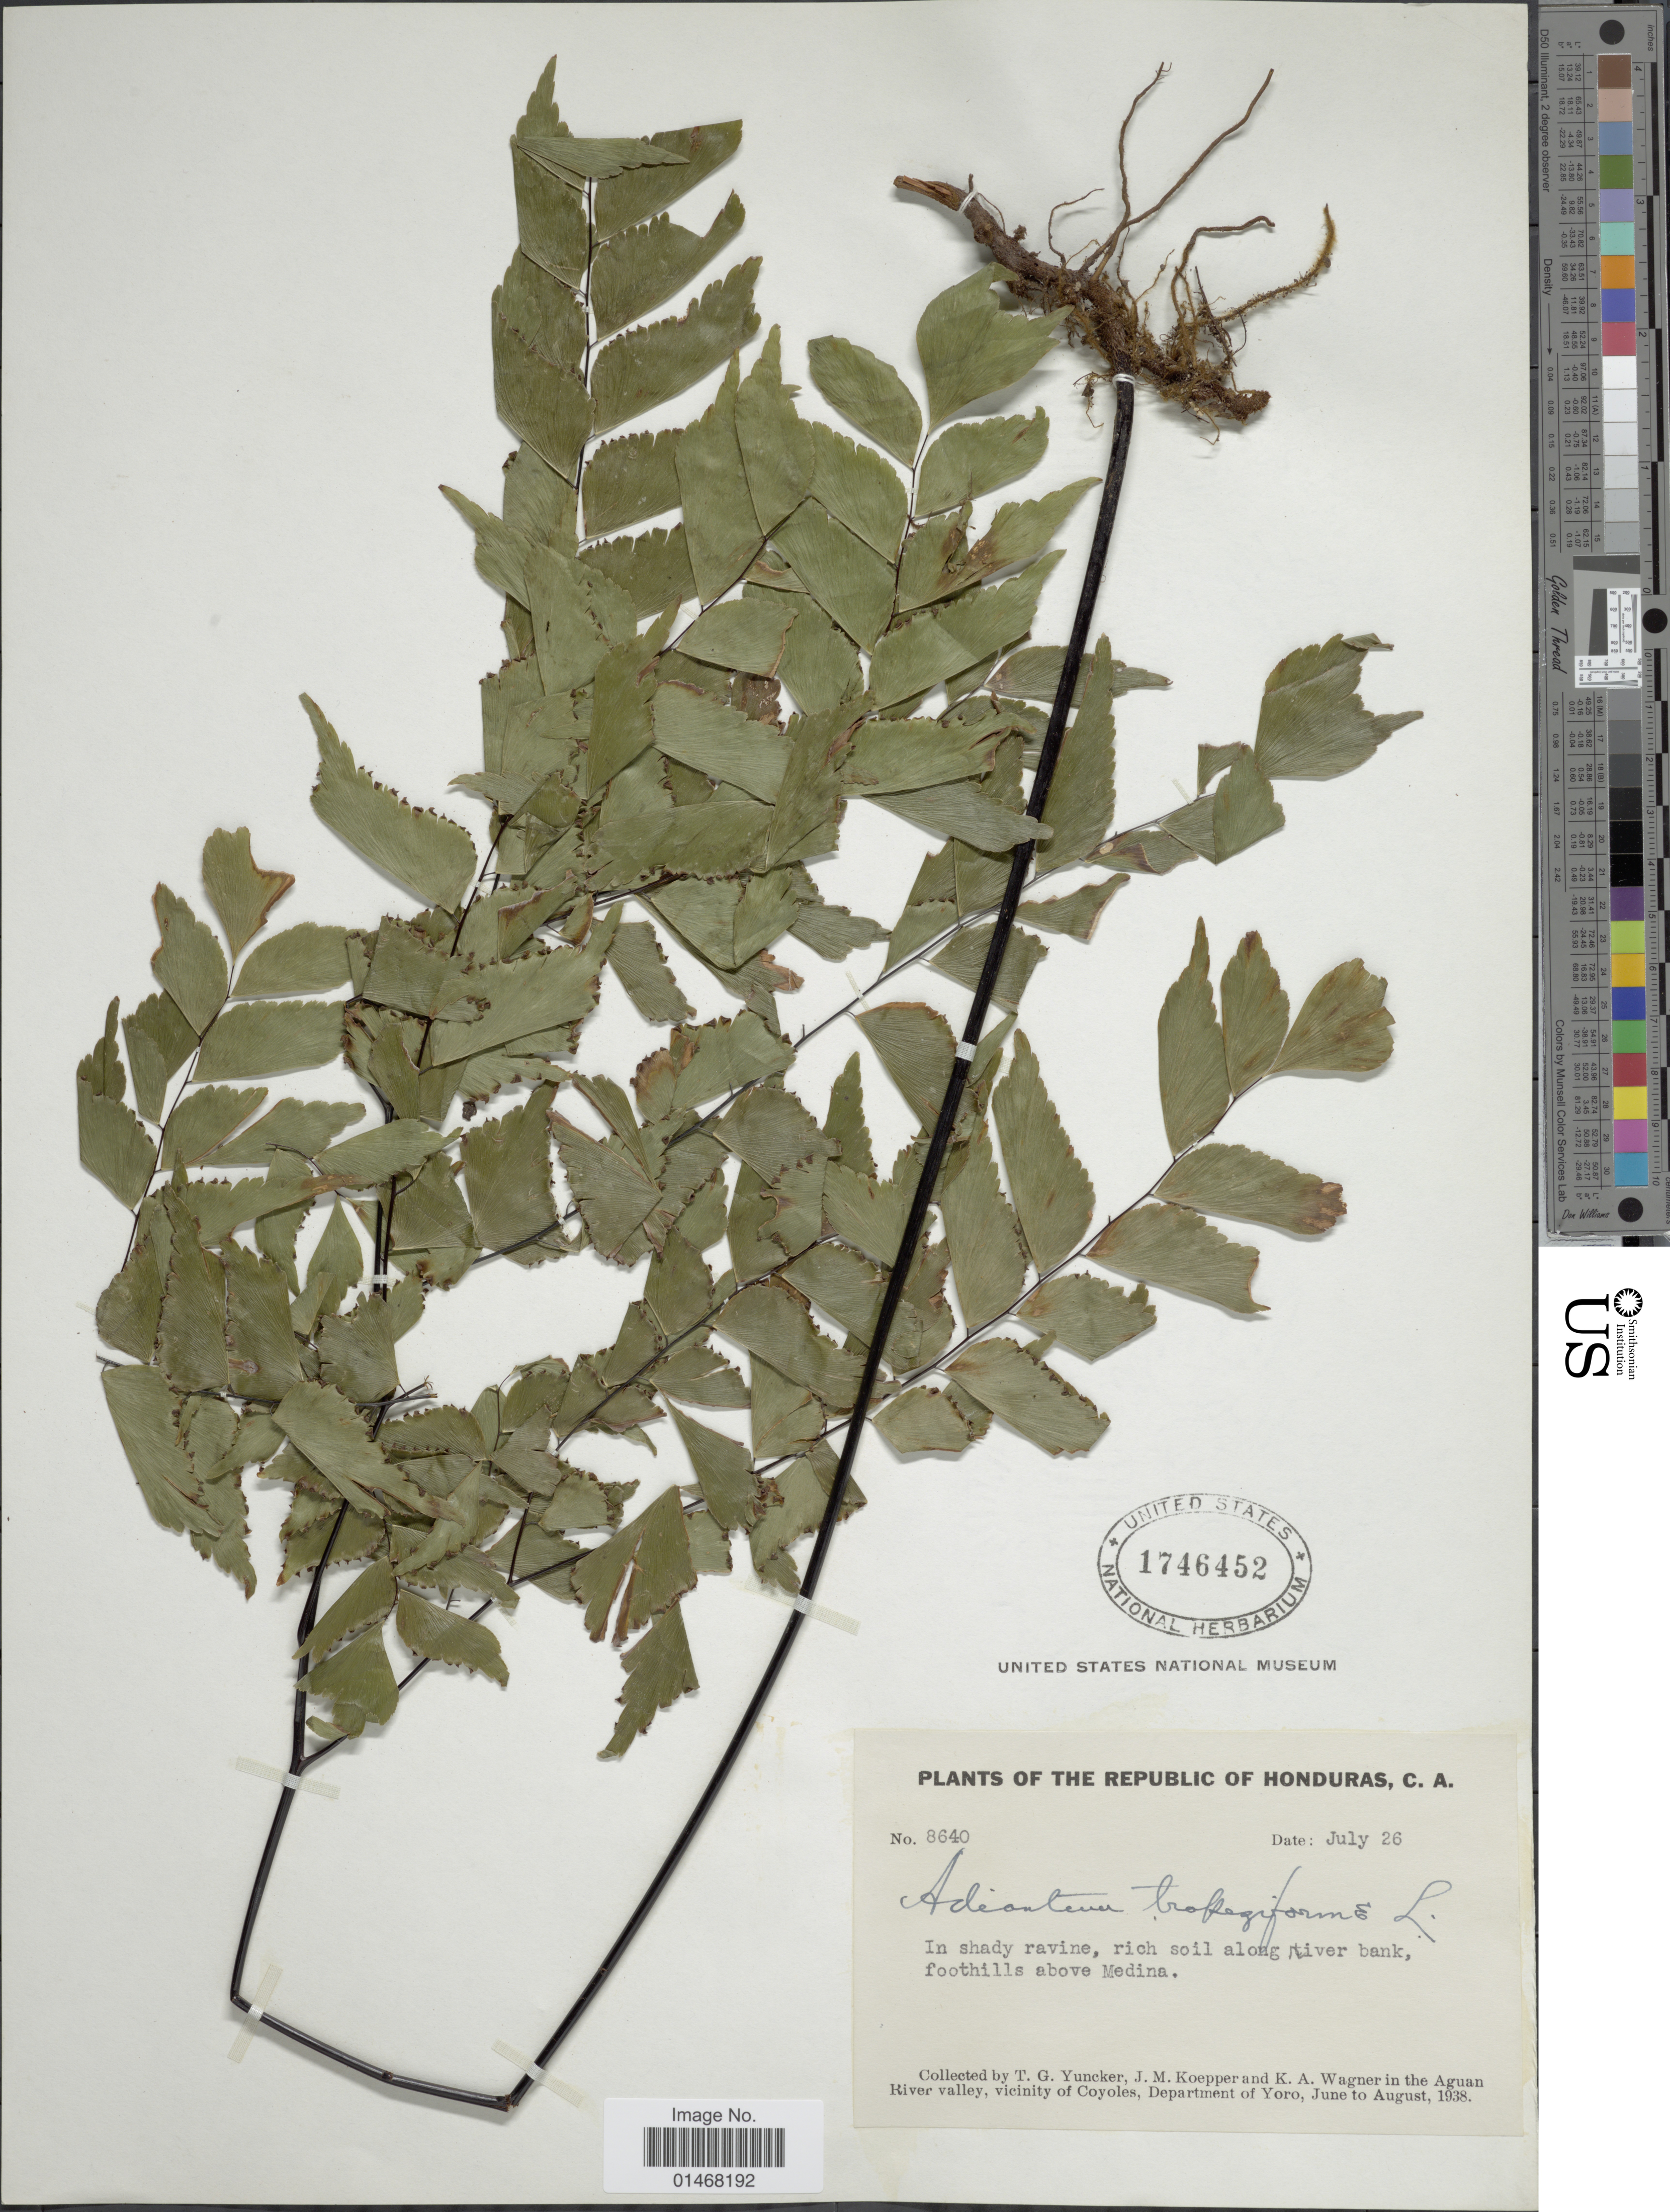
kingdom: Plantae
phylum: Tracheophyta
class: Polypodiopsida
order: Polypodiales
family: Pteridaceae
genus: Adiantum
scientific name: Adiantum trapeziforme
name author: L.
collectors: T. G. Yuncker, J. M. Koepper & K. A. Wagner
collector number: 8640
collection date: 1938-07-26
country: Honduras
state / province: Yoro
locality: In shady ravine, rich soil along river bank, foothills above Medina, in the Aguan River valley, vicinity of Coyoles,Department of Yoro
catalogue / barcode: US 1746452